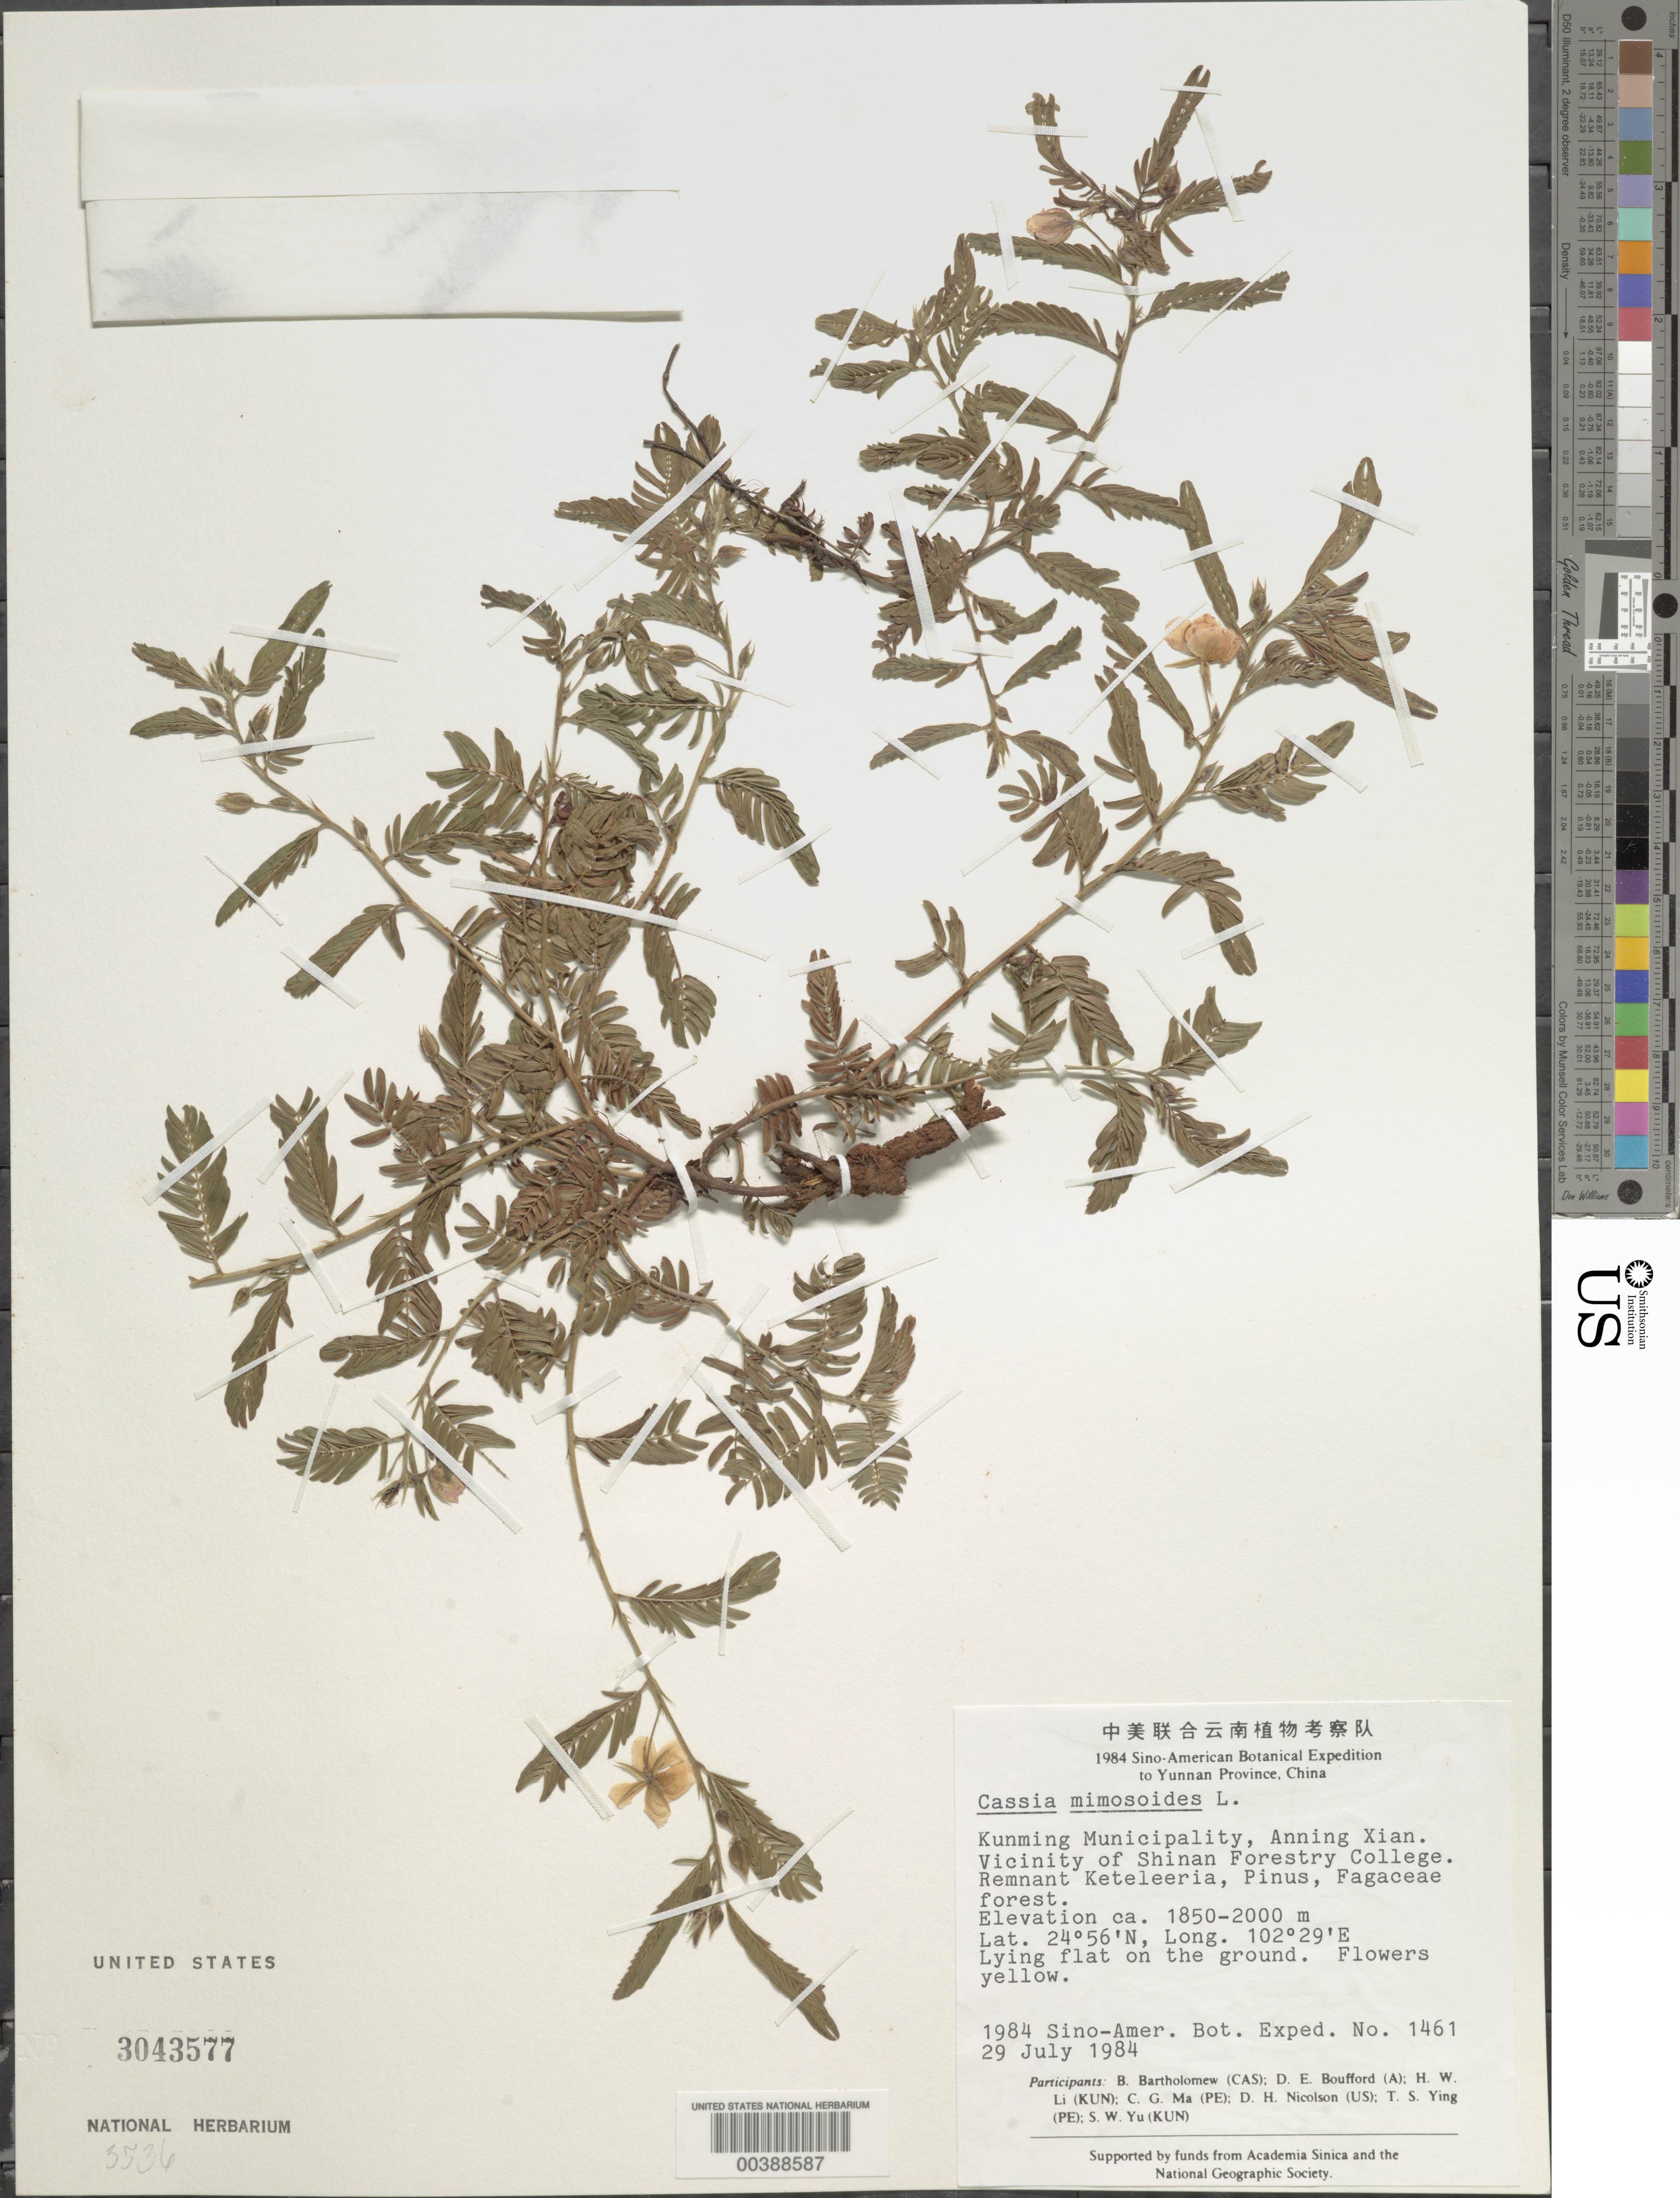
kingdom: Plantae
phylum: Tracheophyta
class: Magnoliopsida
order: Fabales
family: Fabaceae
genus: Chamaecrista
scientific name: Chamaecrista mimosoides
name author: (L.) Greene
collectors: B. M. Bartholomew, D. E. Boufford, H. W. Li, C. Ma, D. H. Nicolson, T. Ying & S. Yu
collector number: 1461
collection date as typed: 29 Jul 1984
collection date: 1984-07-29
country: China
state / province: Yunnan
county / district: Kunming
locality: Anning Xian; vicinity of Shinan Forestry College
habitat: Remnant of forest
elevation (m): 1850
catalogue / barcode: US 3043577